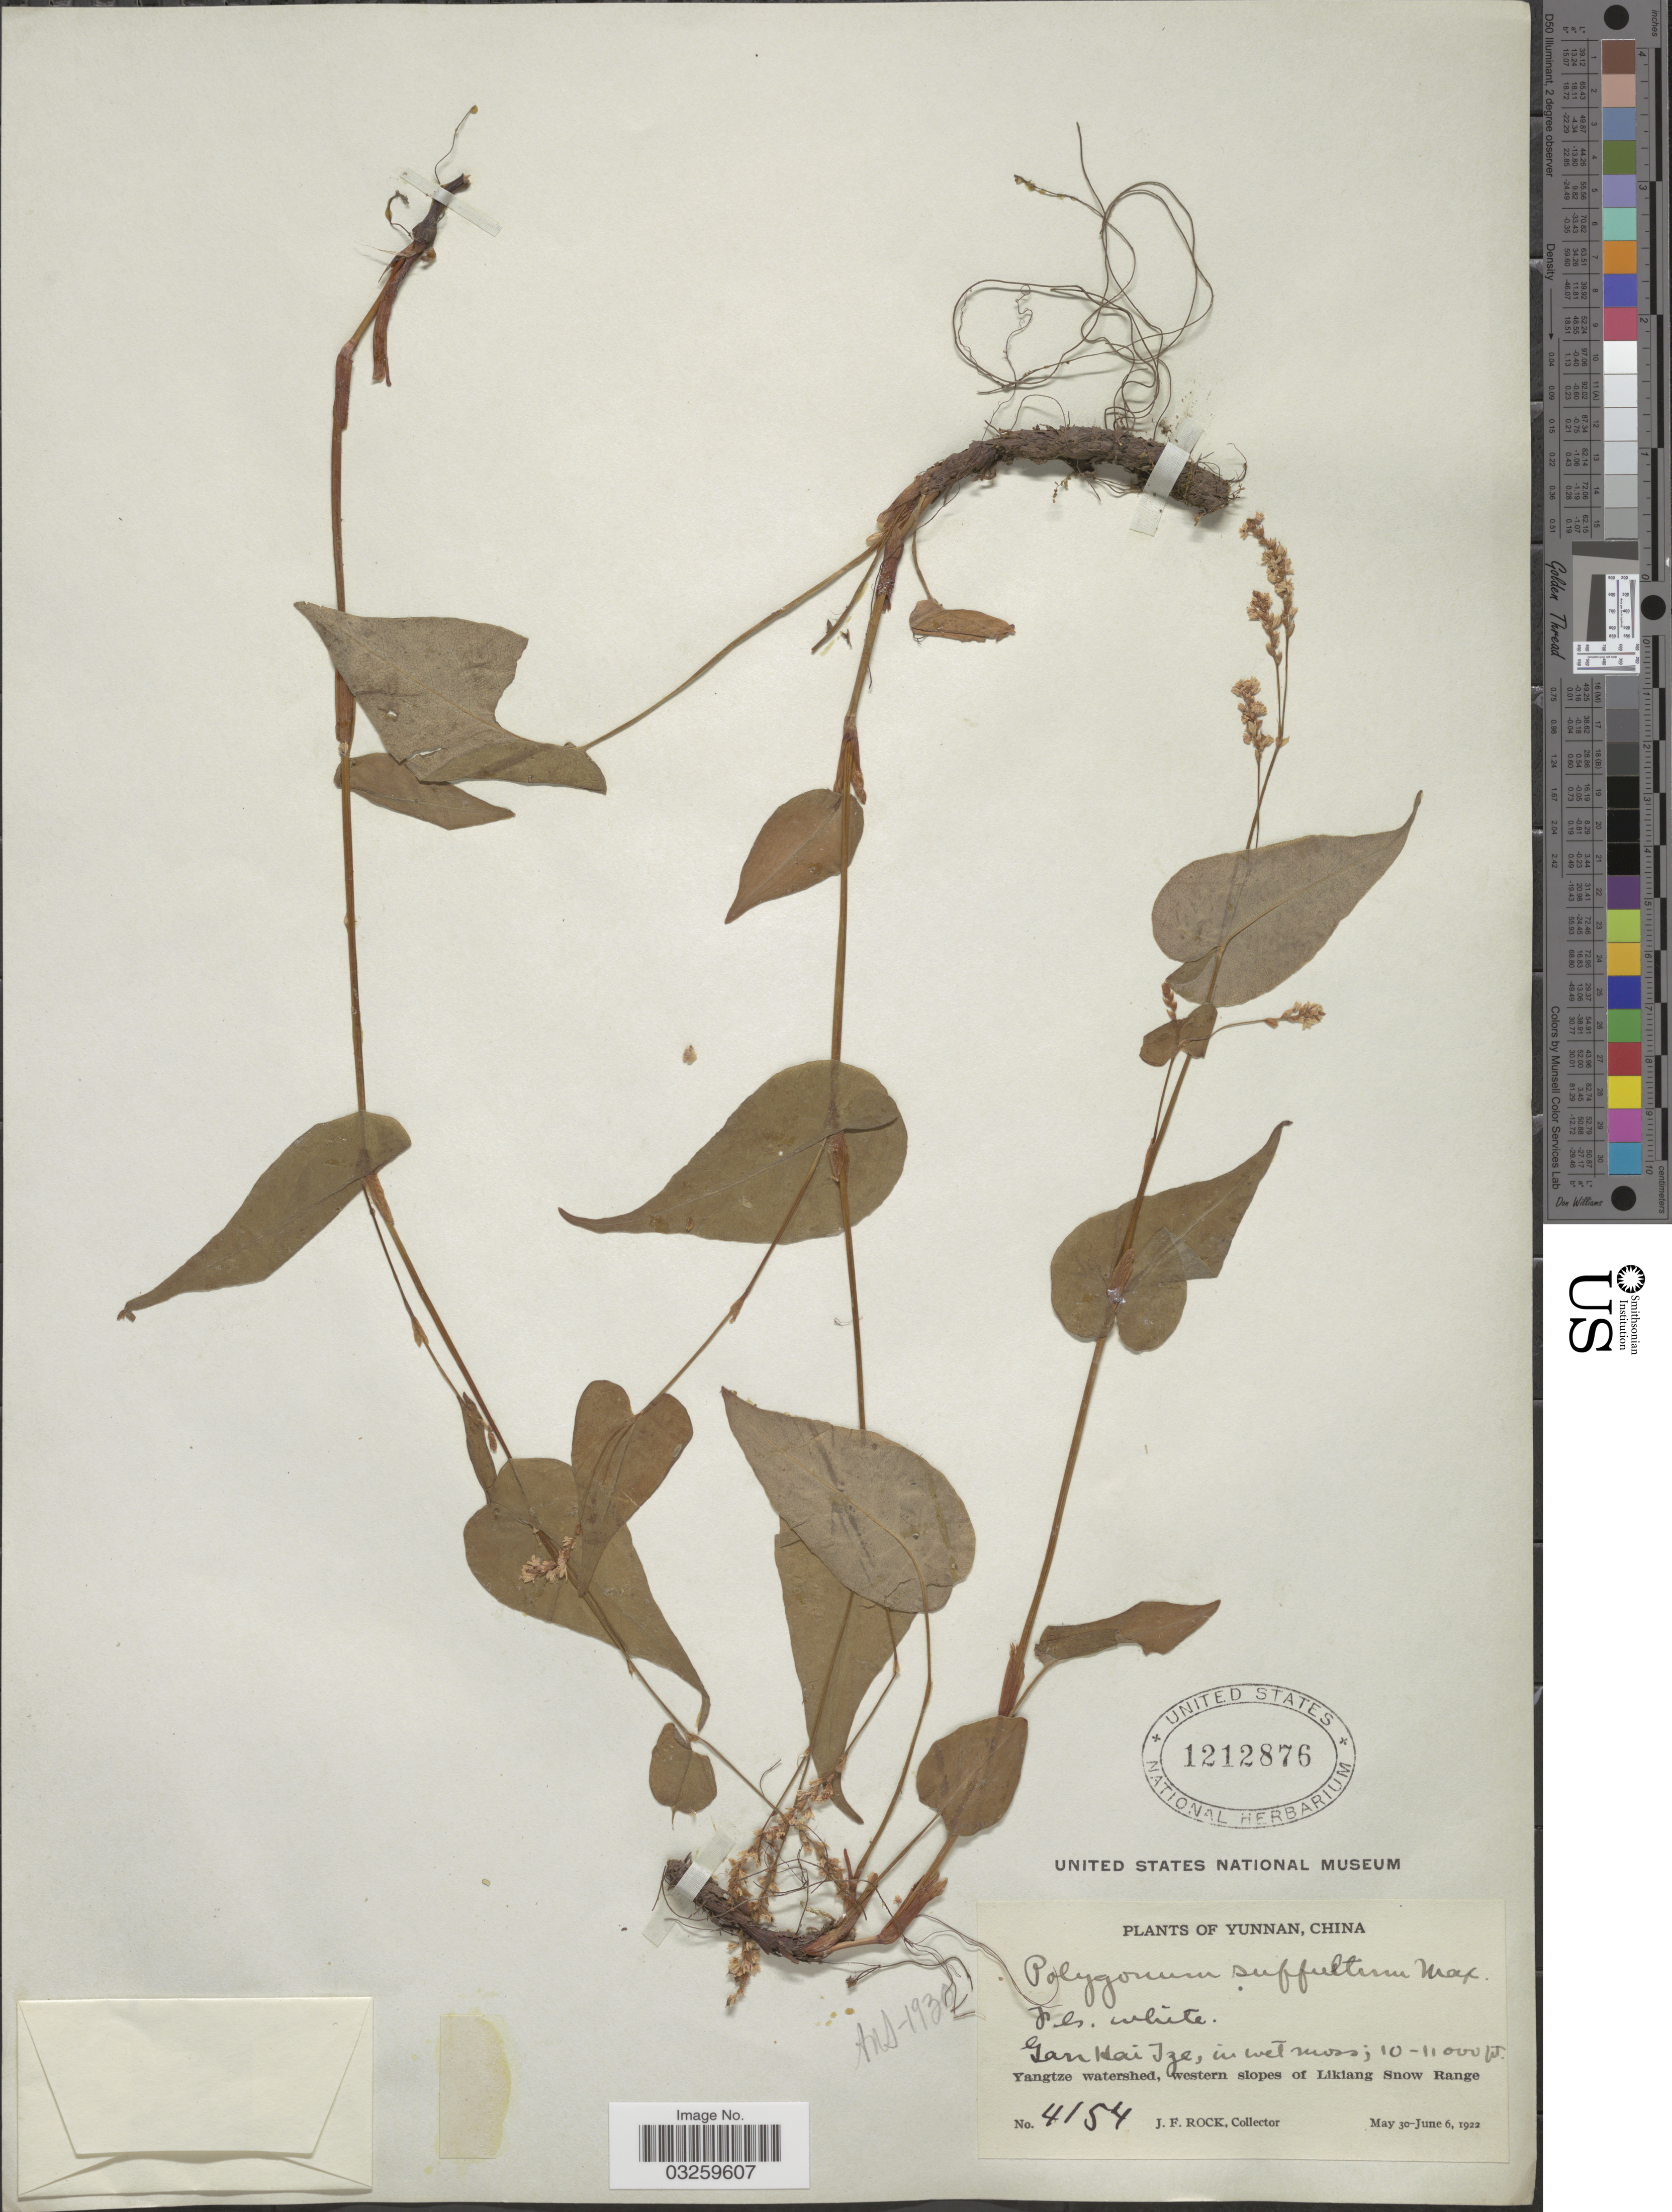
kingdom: Plantae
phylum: Tracheophyta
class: Magnoliopsida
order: Caryophyllales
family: Polygonaceae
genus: Bistorta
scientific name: Bistorta suffulta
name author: (Maxim.) Greene ex H. Gross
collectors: J. Rock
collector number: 4154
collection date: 1922-05-30/1922-06-06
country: China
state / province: Yunnan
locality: Gan Hai Tze, Yangtze watershed, western slopes of Likiang Snow Range.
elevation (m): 3048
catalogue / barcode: US 1212876